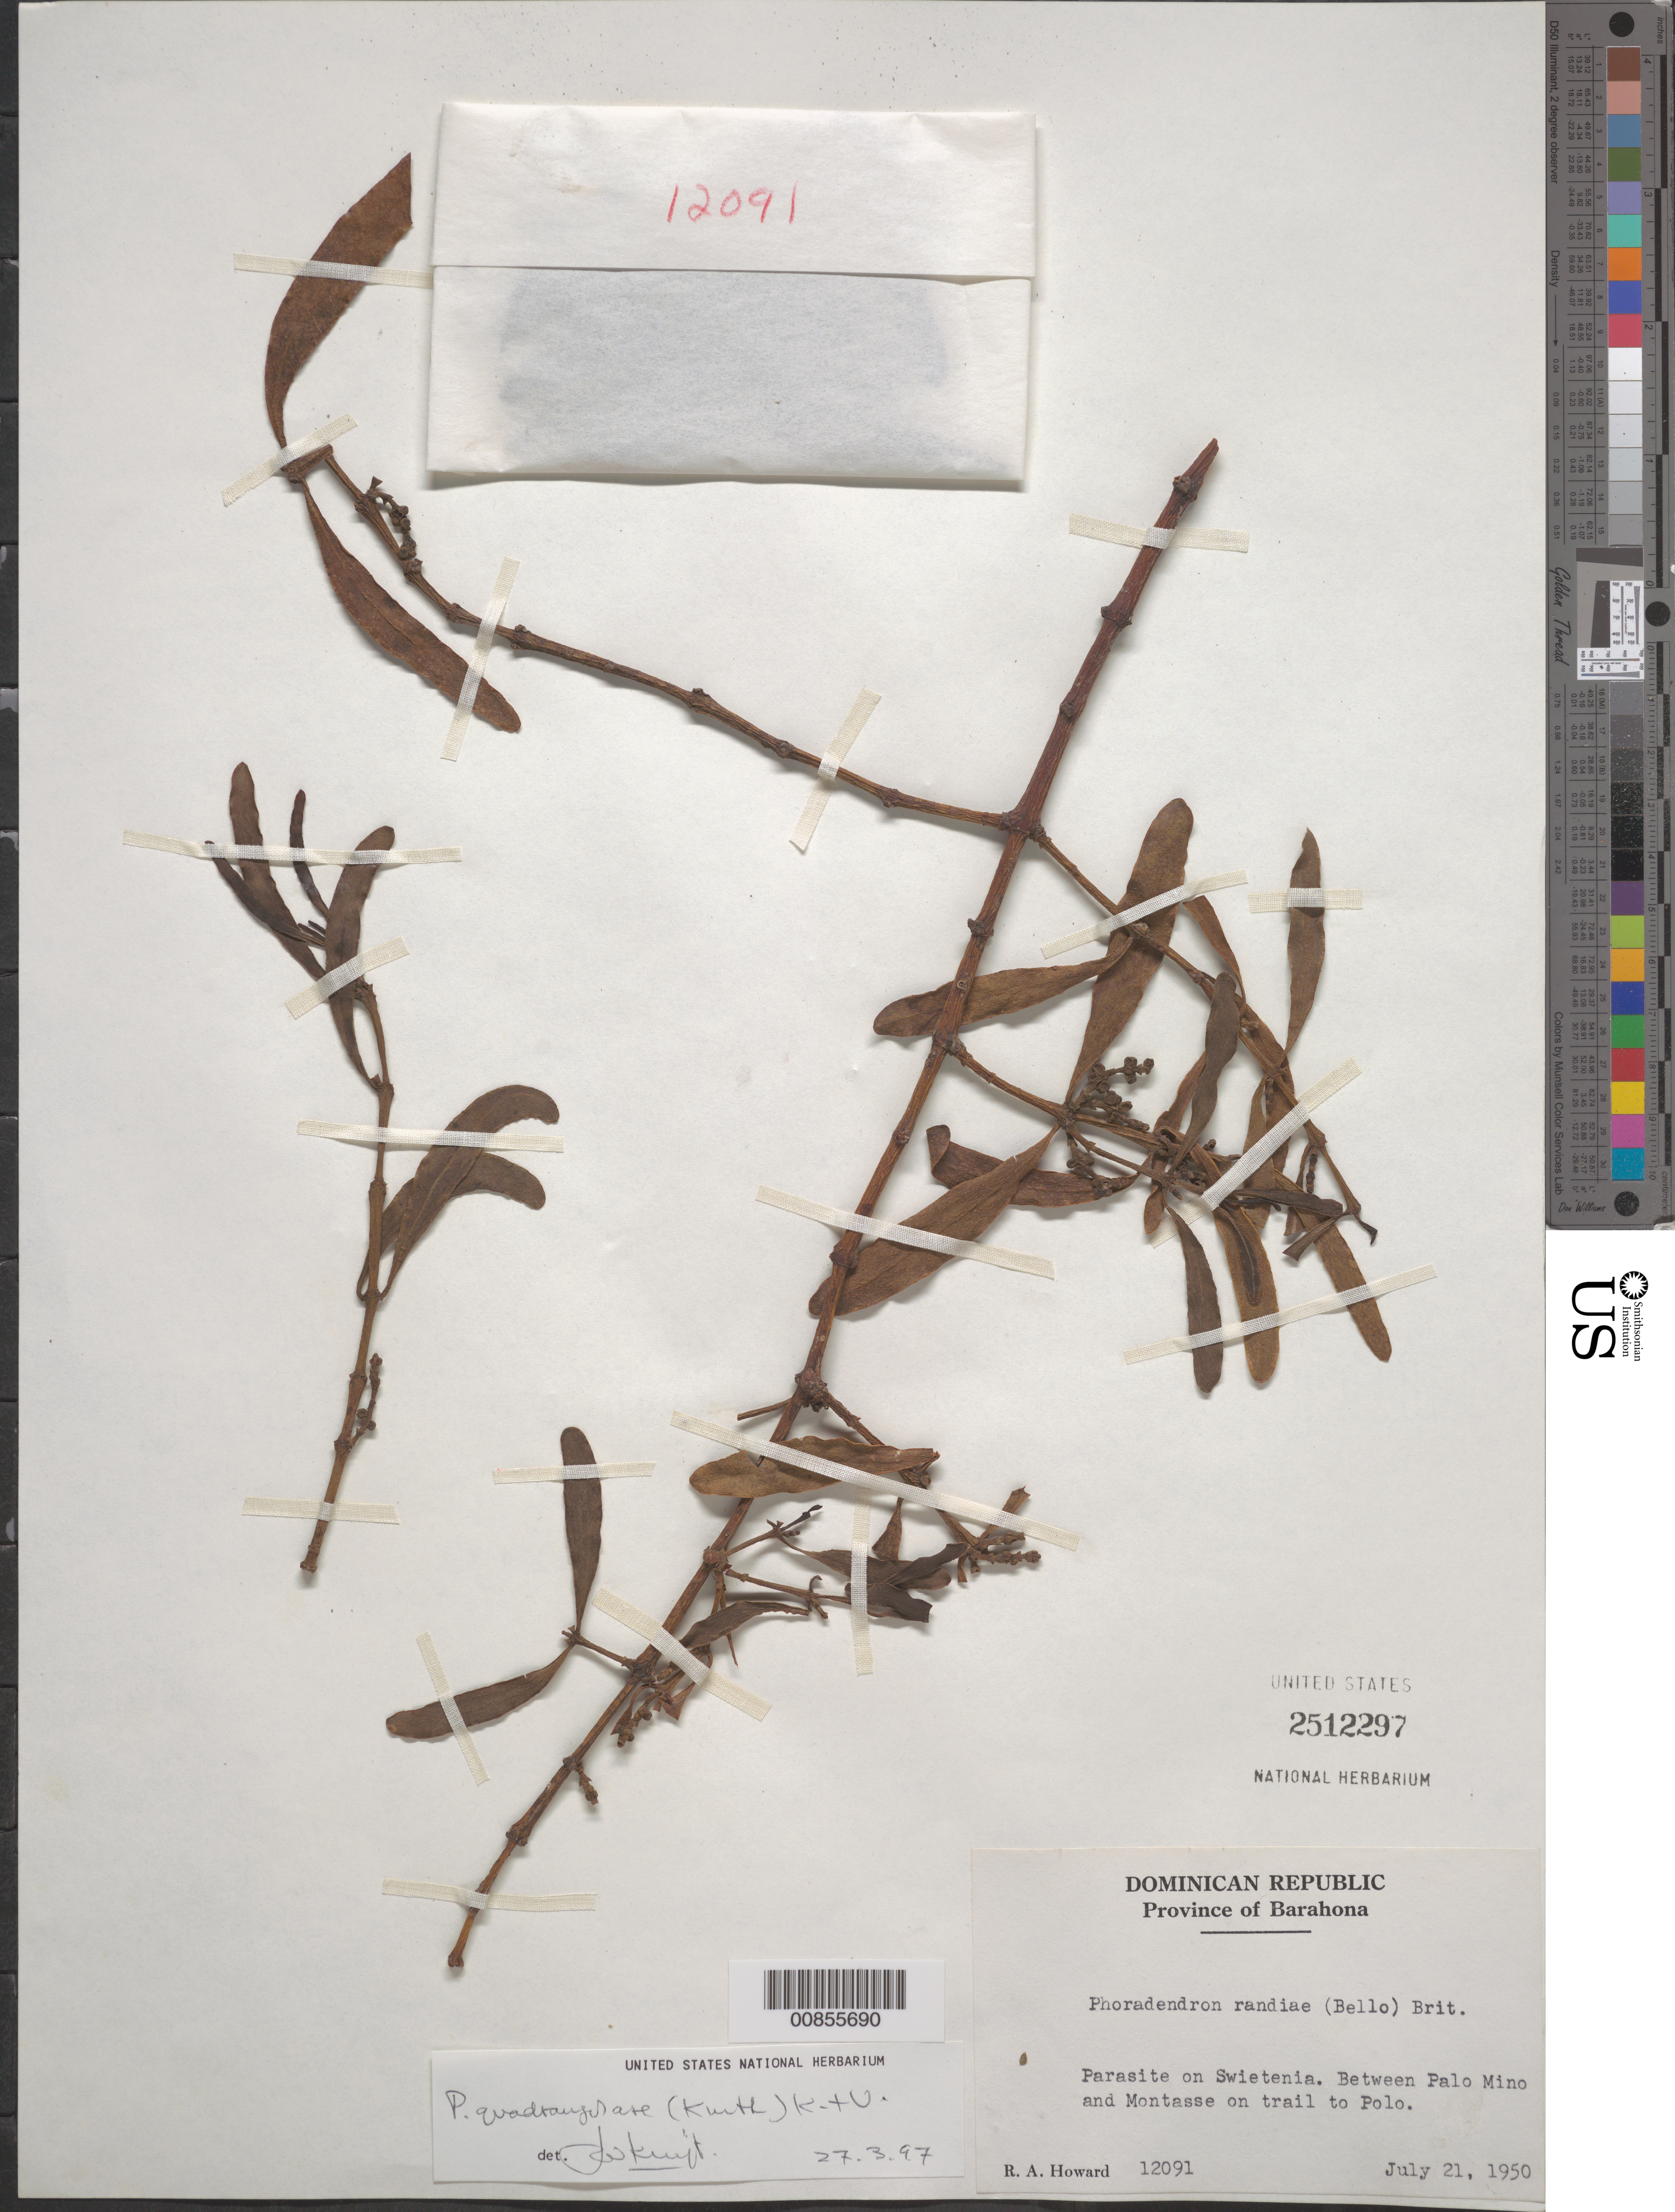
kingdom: Plantae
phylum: Tracheophyta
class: Magnoliopsida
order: Santalales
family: Viscaceae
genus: Phoradendron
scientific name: Phoradendron haitiense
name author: Urb.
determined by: Caraballo-Ortiz, Marcos A., (MISS), University of Mississippi (UNITED STATES)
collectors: R. A. Howard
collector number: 12091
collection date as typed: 21 Jul 1950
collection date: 1950-07-21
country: Dominican Republic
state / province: Barahona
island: Hispaniola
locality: Between Palo Mino and Montasse, on trail to Polo.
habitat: On Swietenia.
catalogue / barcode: US 2512297